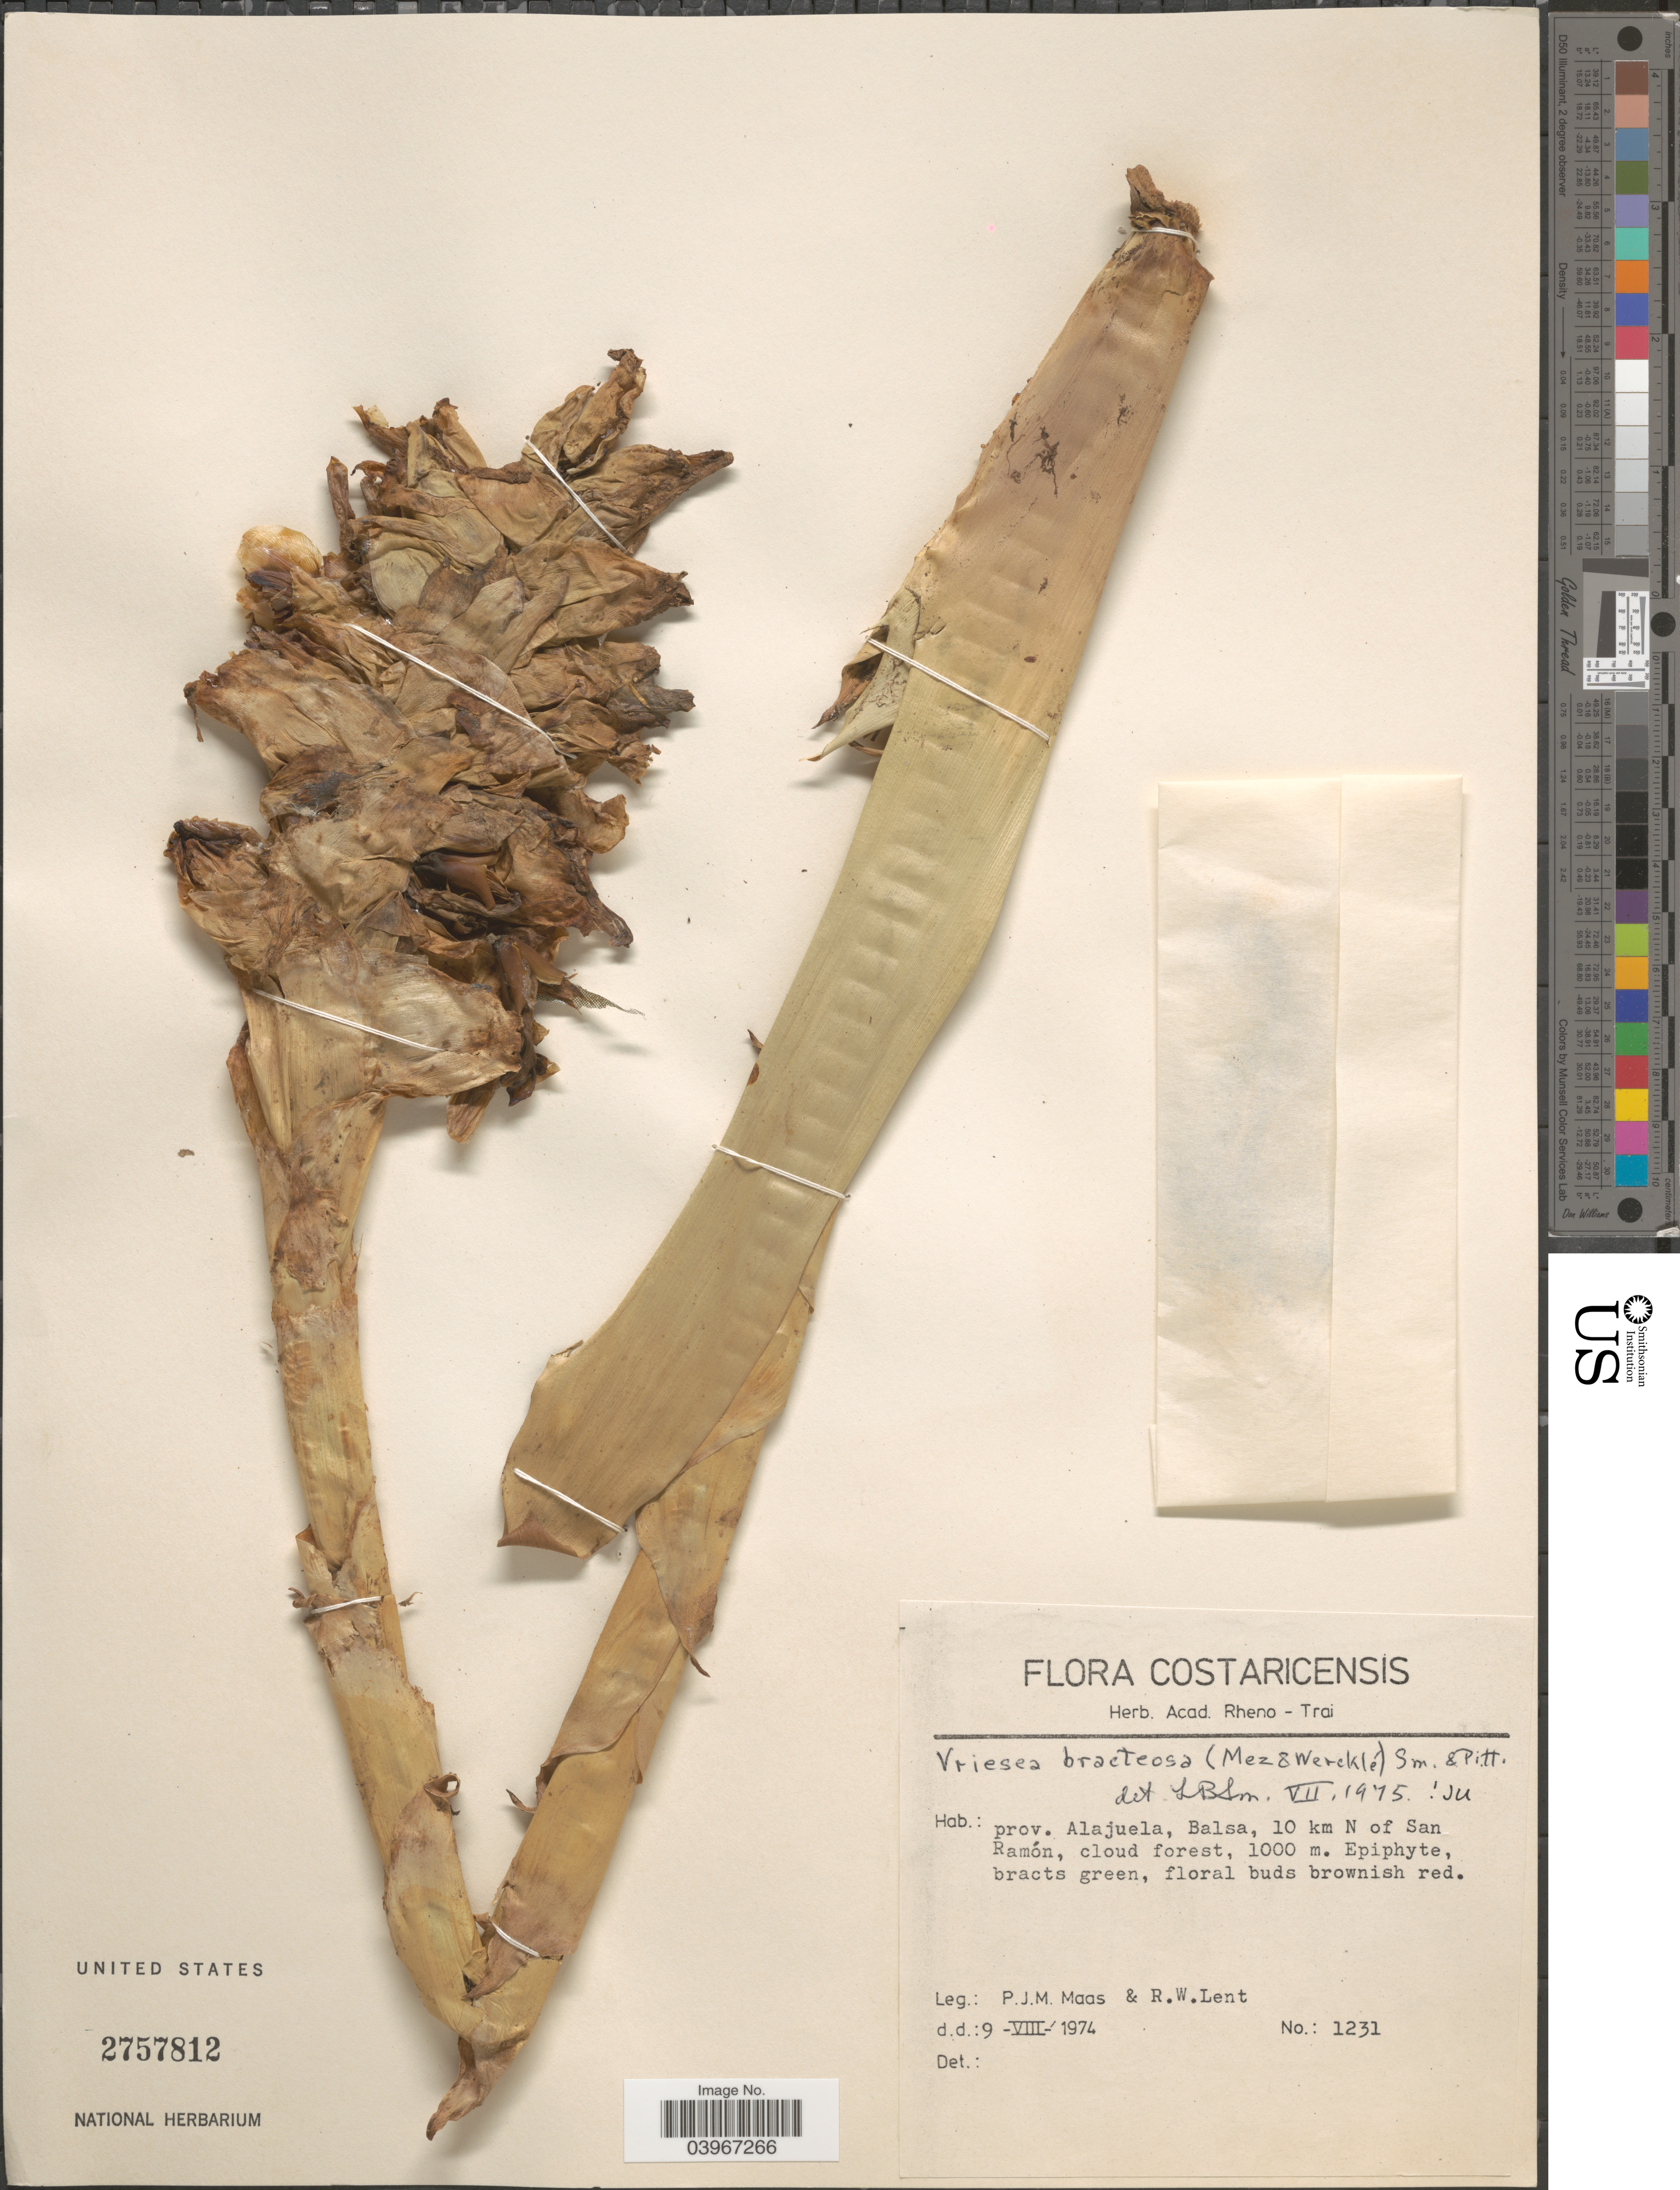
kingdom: Plantae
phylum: Tracheophyta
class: Liliopsida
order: Poales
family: Bromeliaceae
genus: Werauhia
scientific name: Werauhia bracteosa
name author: (Mez & Wercklé) J.R. Grant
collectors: P. Maas & R. W. Lent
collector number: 1231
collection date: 1974-08-09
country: Costa Rica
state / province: Alajuela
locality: Balsa, 10 km N of San Ramón.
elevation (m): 1000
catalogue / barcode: US 2757812